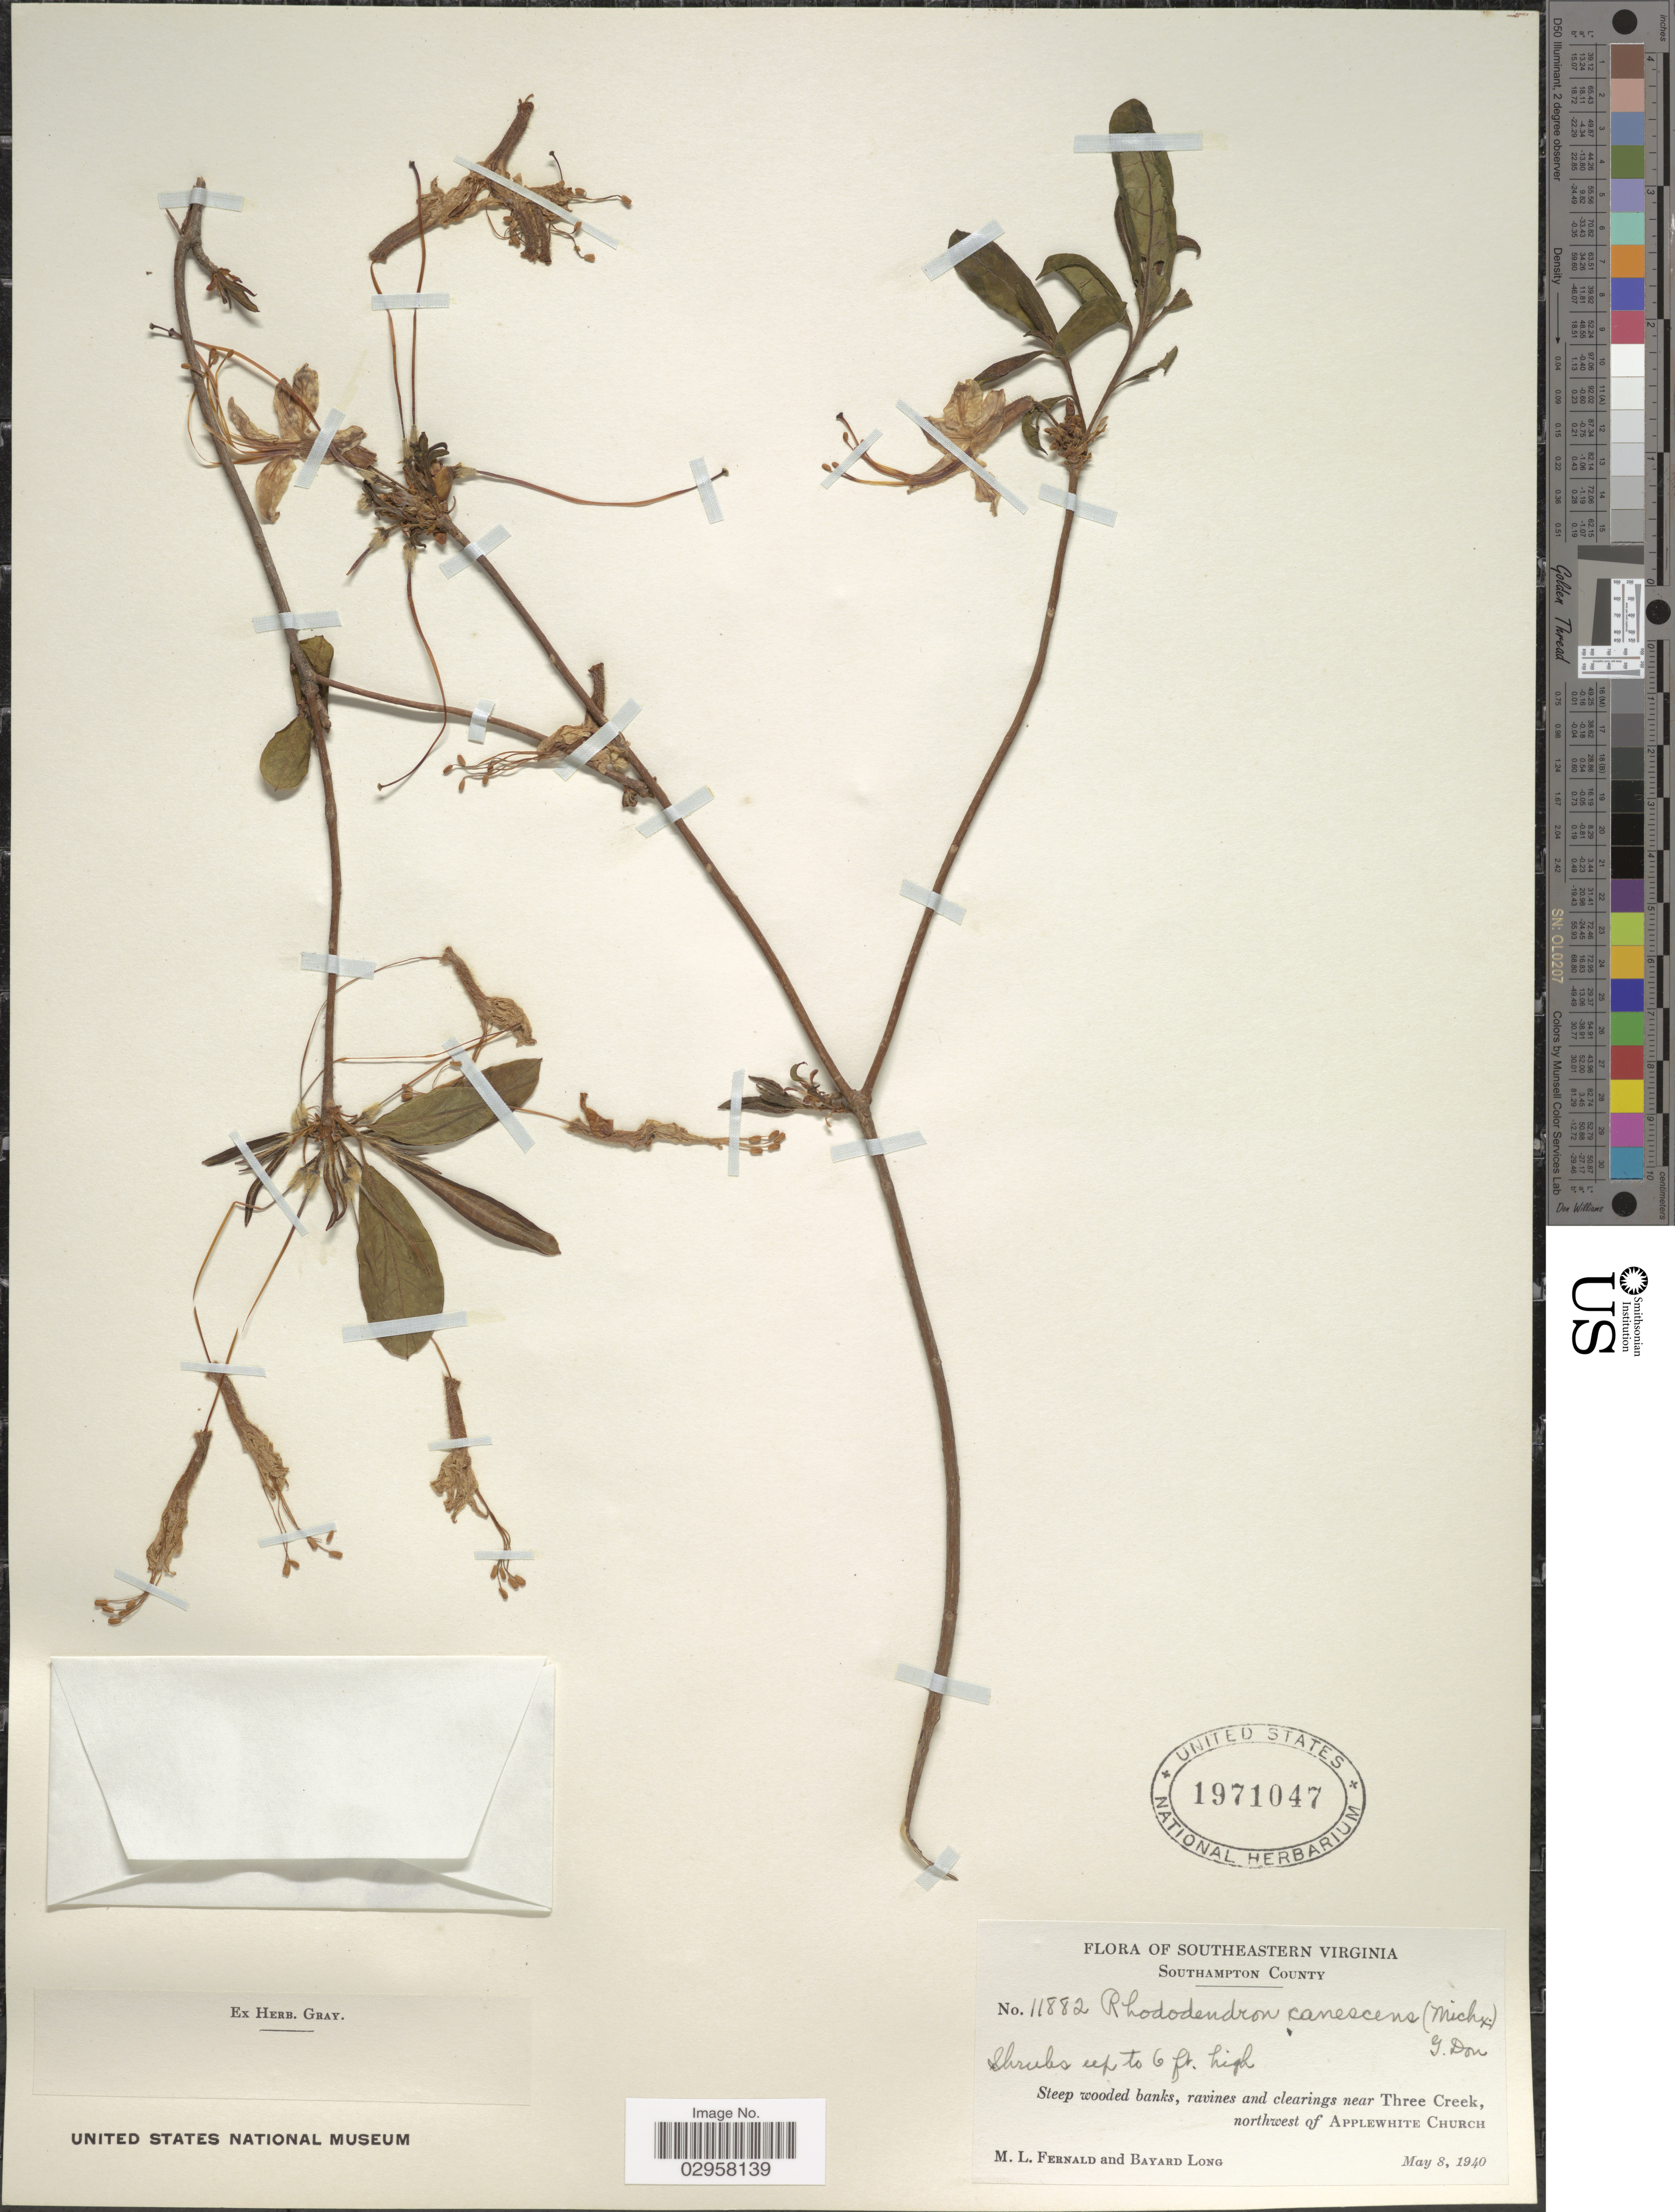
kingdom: Plantae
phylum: Tracheophyta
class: Magnoliopsida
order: Ericales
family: Ericaceae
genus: Rhododendron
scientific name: Rhododendron canescens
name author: (Michx.) Sweet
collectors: M. L. Fernald & B. Long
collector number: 11882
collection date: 1940-05-08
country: United States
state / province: Virginia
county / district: Southampton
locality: Southeastern Virginia. Ravines and clearings near Three Creek, northwest of Applewhite Church.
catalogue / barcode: US 1971047